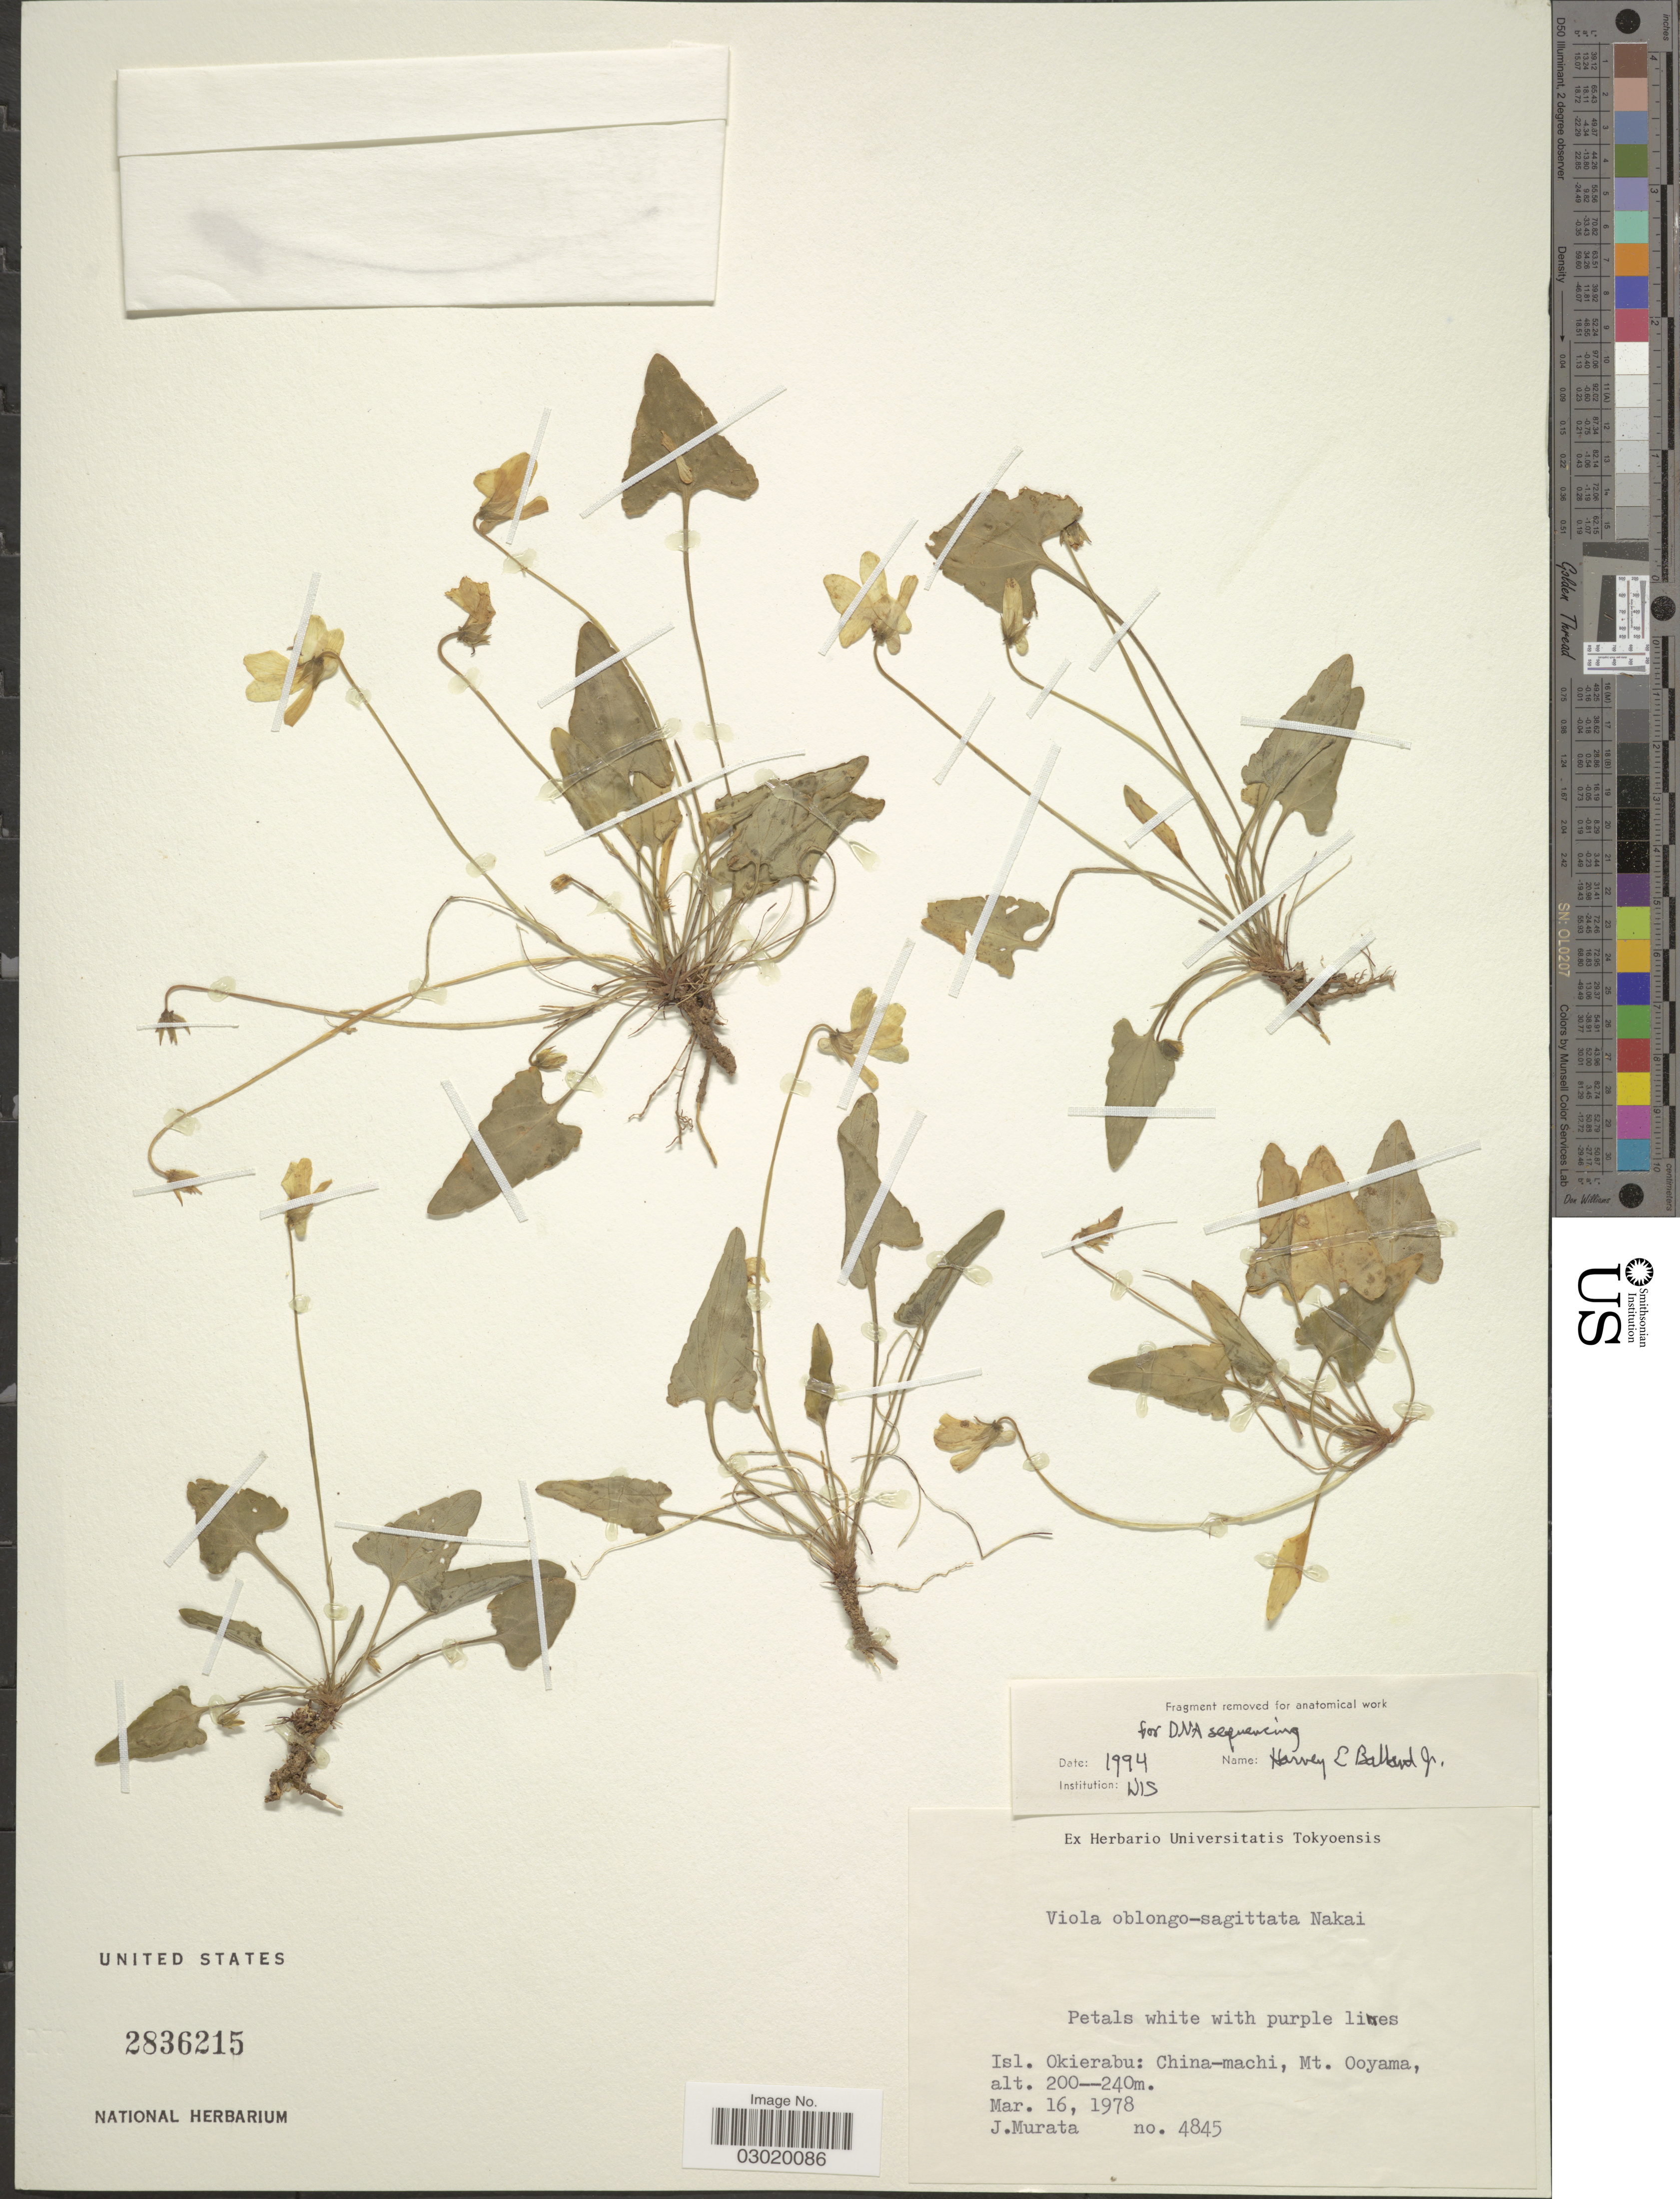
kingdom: Plantae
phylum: Tracheophyta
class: Magnoliopsida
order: Malpighiales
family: Violaceae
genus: Viola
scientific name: Viola oblongosagittata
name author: Nakai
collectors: J. Murata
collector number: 4845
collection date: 1978-03-16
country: Japan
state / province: Tokyo, Federal City of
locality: Isl. Okierabu: China-machi, Mt. Ooyama.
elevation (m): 200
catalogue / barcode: US 2836215